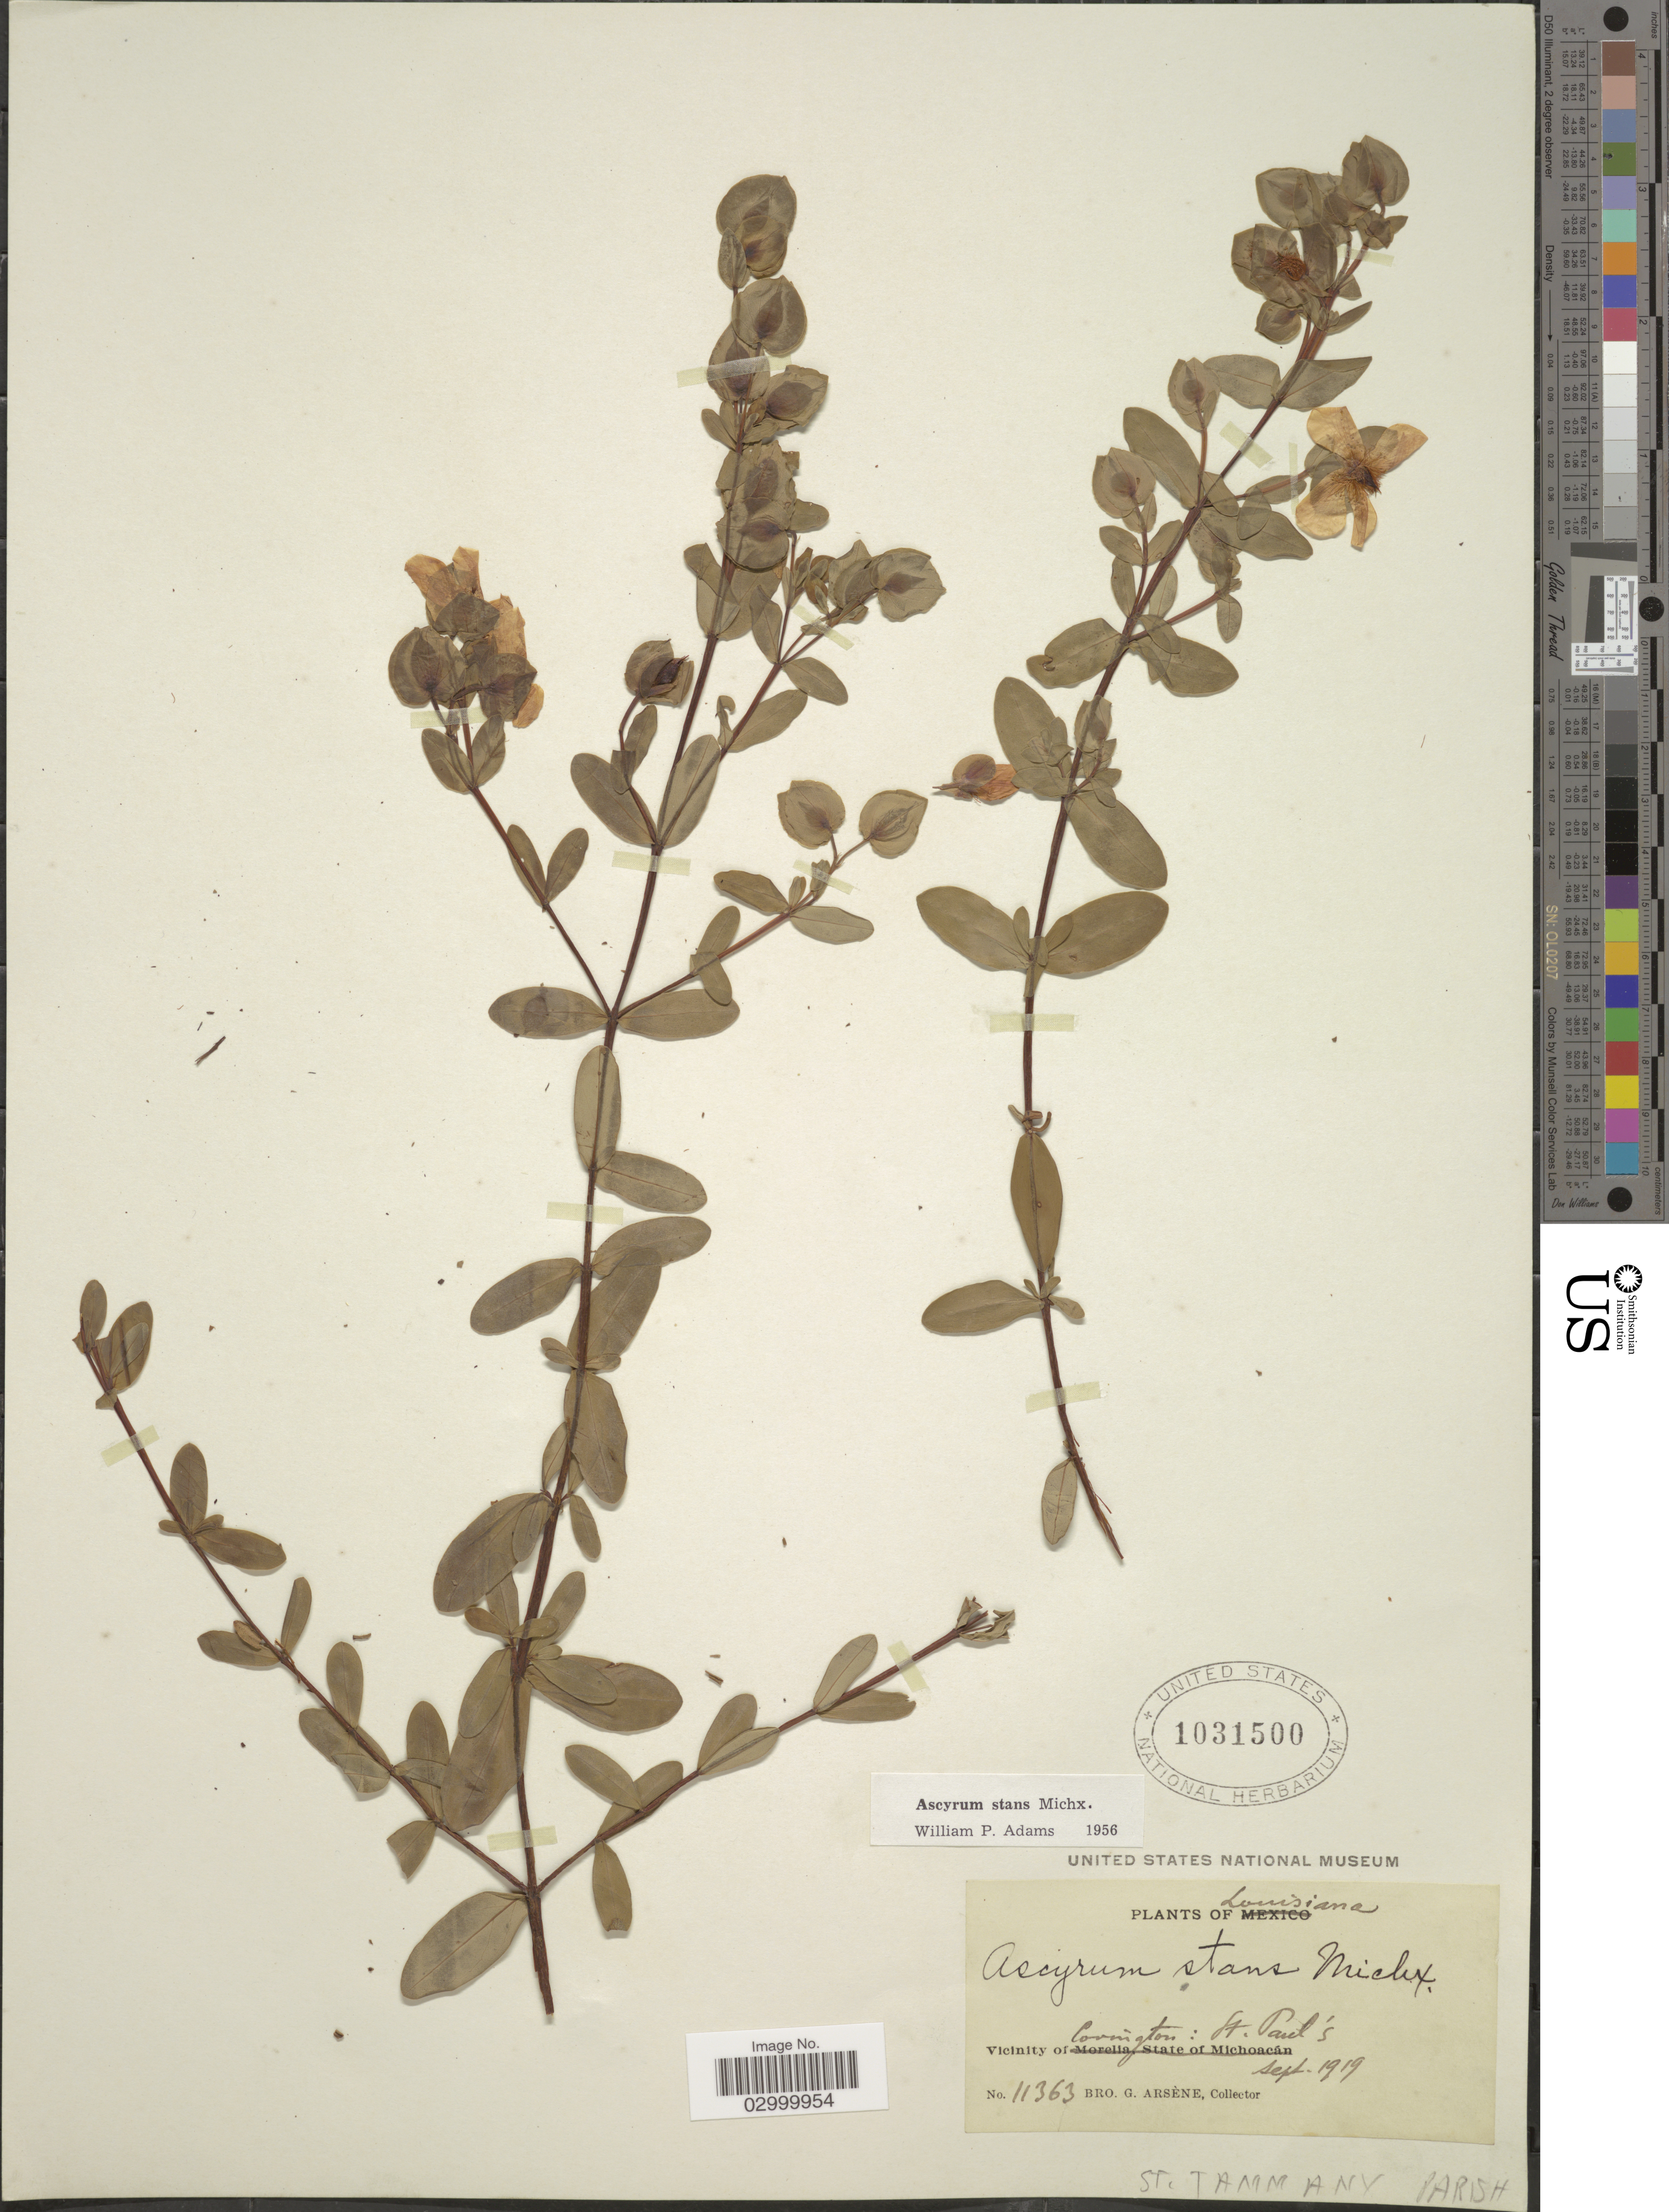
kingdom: Plantae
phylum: Tracheophyta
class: Magnoliopsida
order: Malpighiales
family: Hypericaceae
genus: Hypericum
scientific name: Hypericum crux-andreae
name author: (L.) Crantz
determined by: Strong, Mark T., (BOT), Smithsonian Institution - National Museum of Natural History (UNITED STATES)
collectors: Bro. G. Arsène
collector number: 11363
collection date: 1919-09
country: United States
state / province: Louisiana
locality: Vicinity of Covington: St. Paul's. St. Tammany Parish.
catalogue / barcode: US 1031500